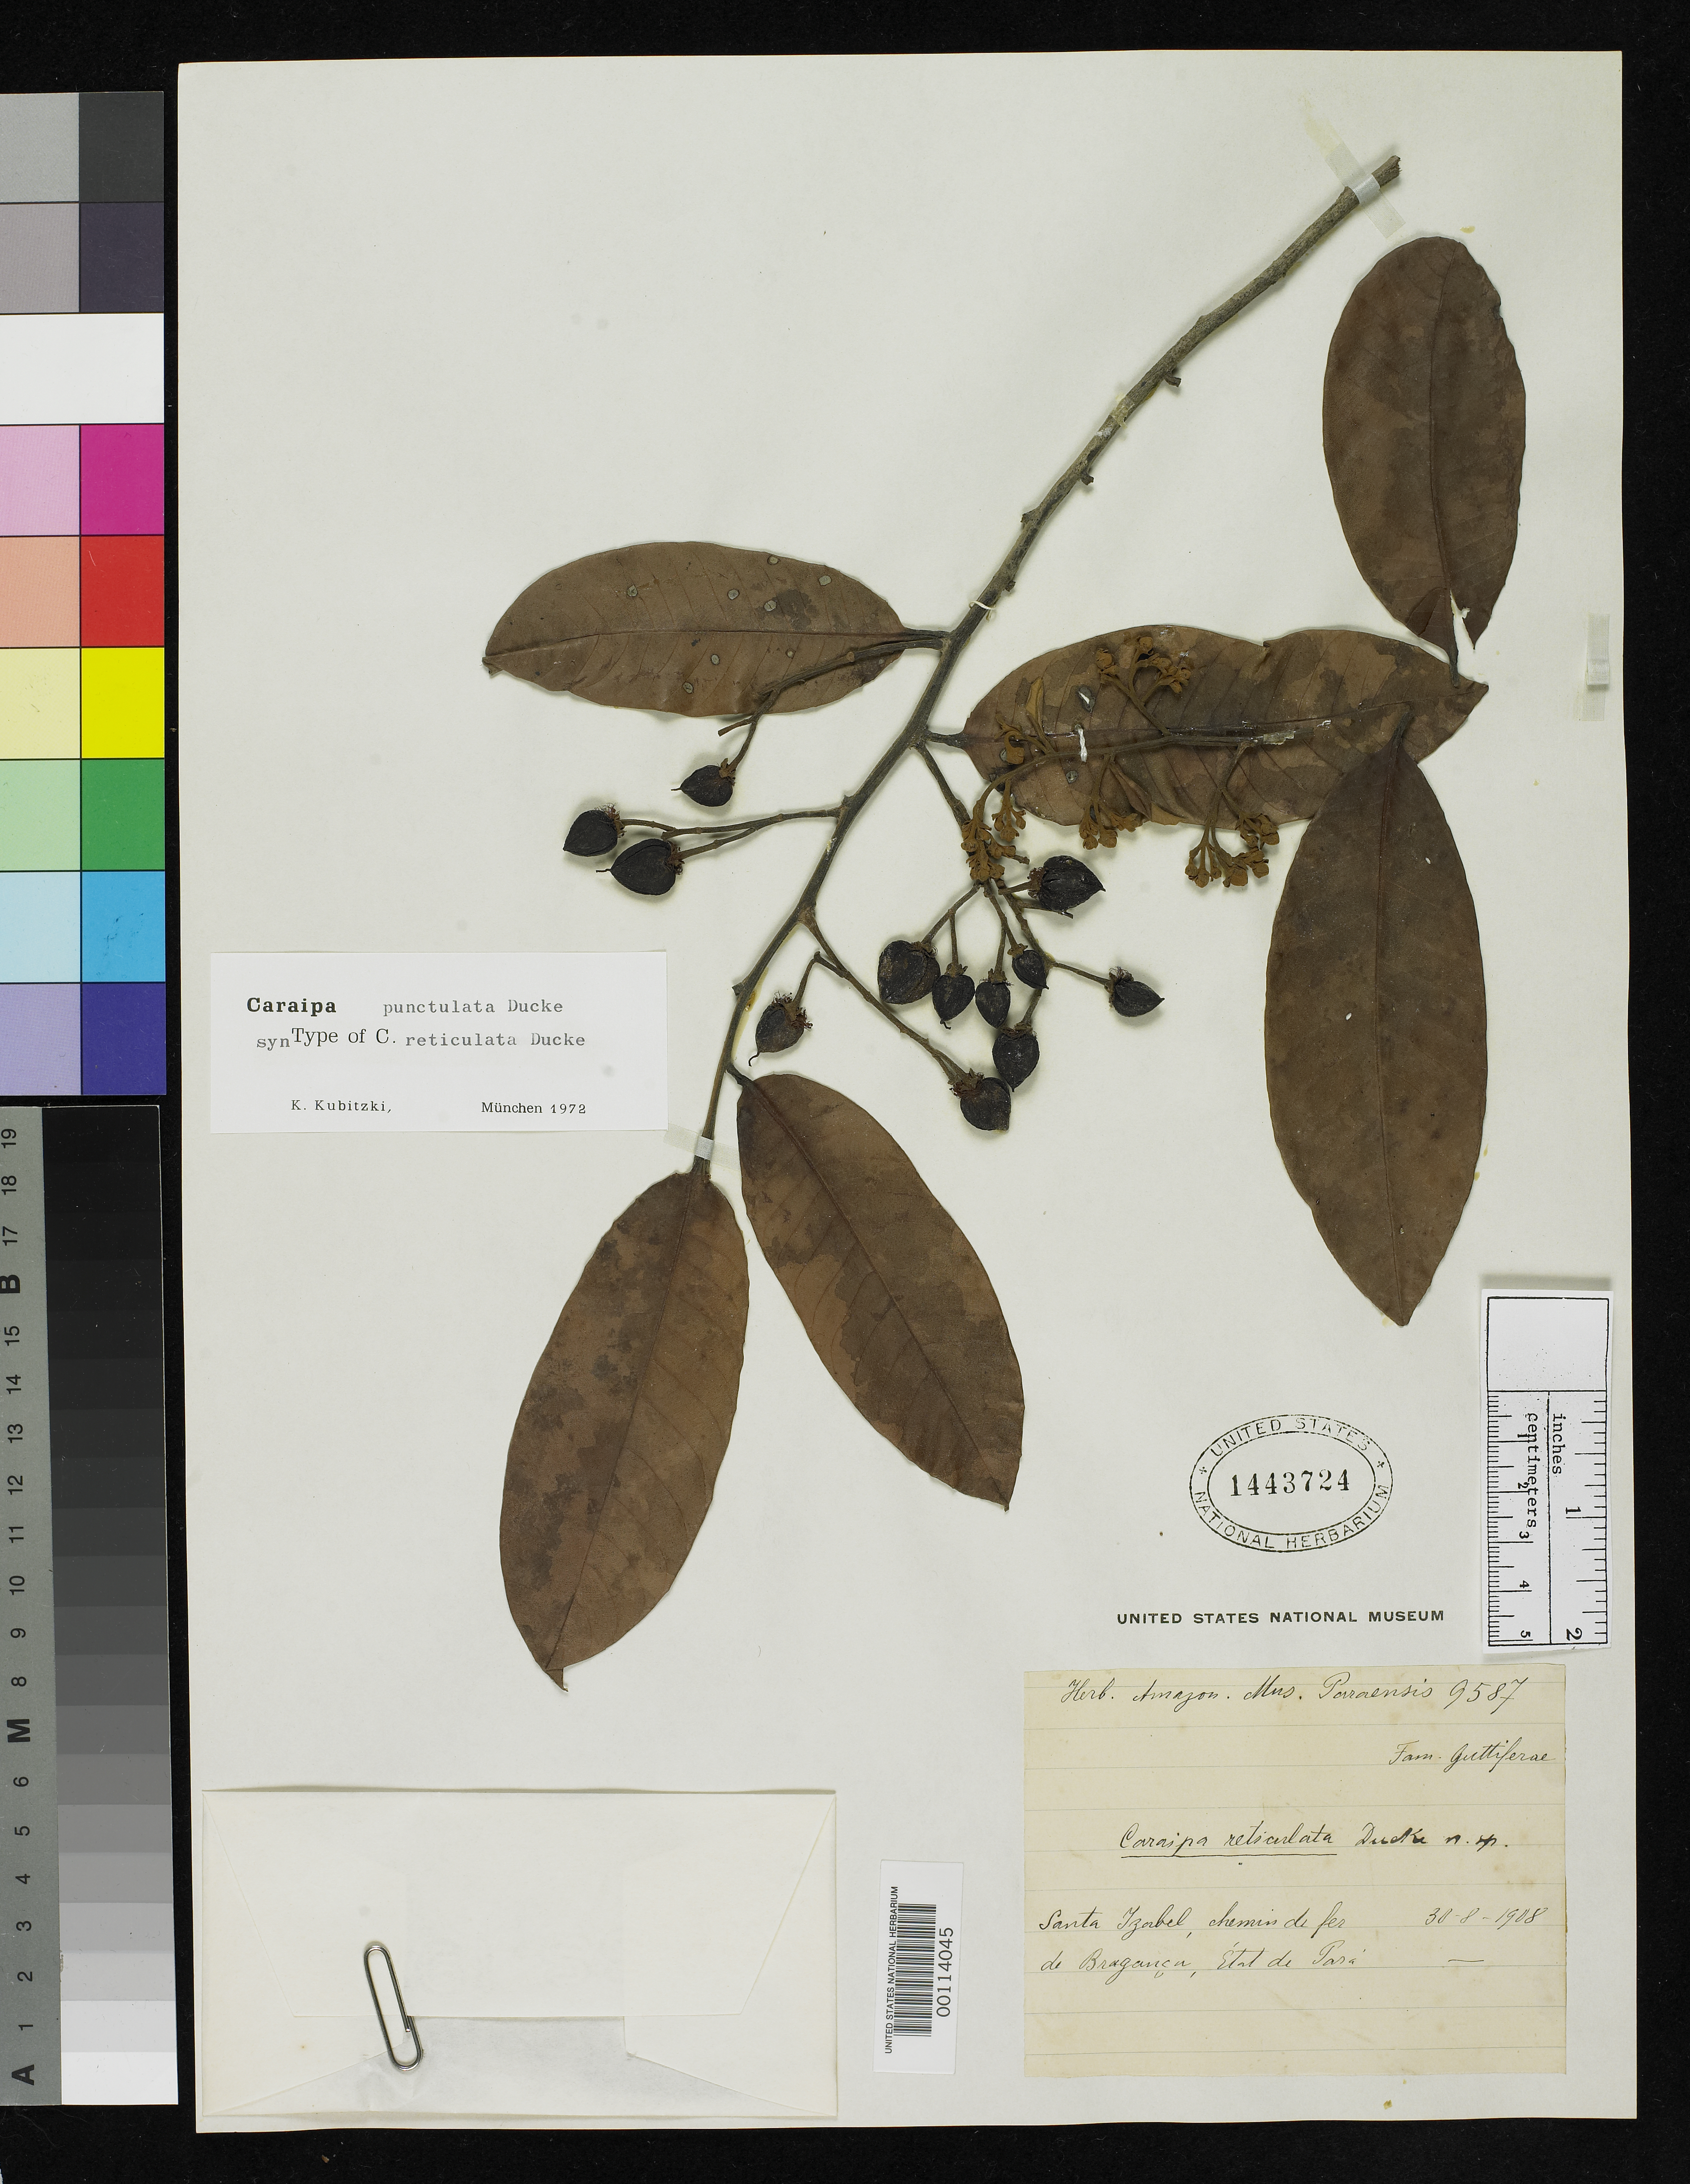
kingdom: Plantae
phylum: Tracheophyta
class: Magnoliopsida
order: Malpighiales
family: Calophyllaceae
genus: Caraipa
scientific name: Caraipa reticulata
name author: Ducke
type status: Syntype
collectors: ex herb. Mus. Paraensis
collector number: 9587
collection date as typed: Aug 1908 to -- Oct 1908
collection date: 1908-08/1908-10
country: Brazil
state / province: Pará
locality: Santa Izabel.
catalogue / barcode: US 1443724